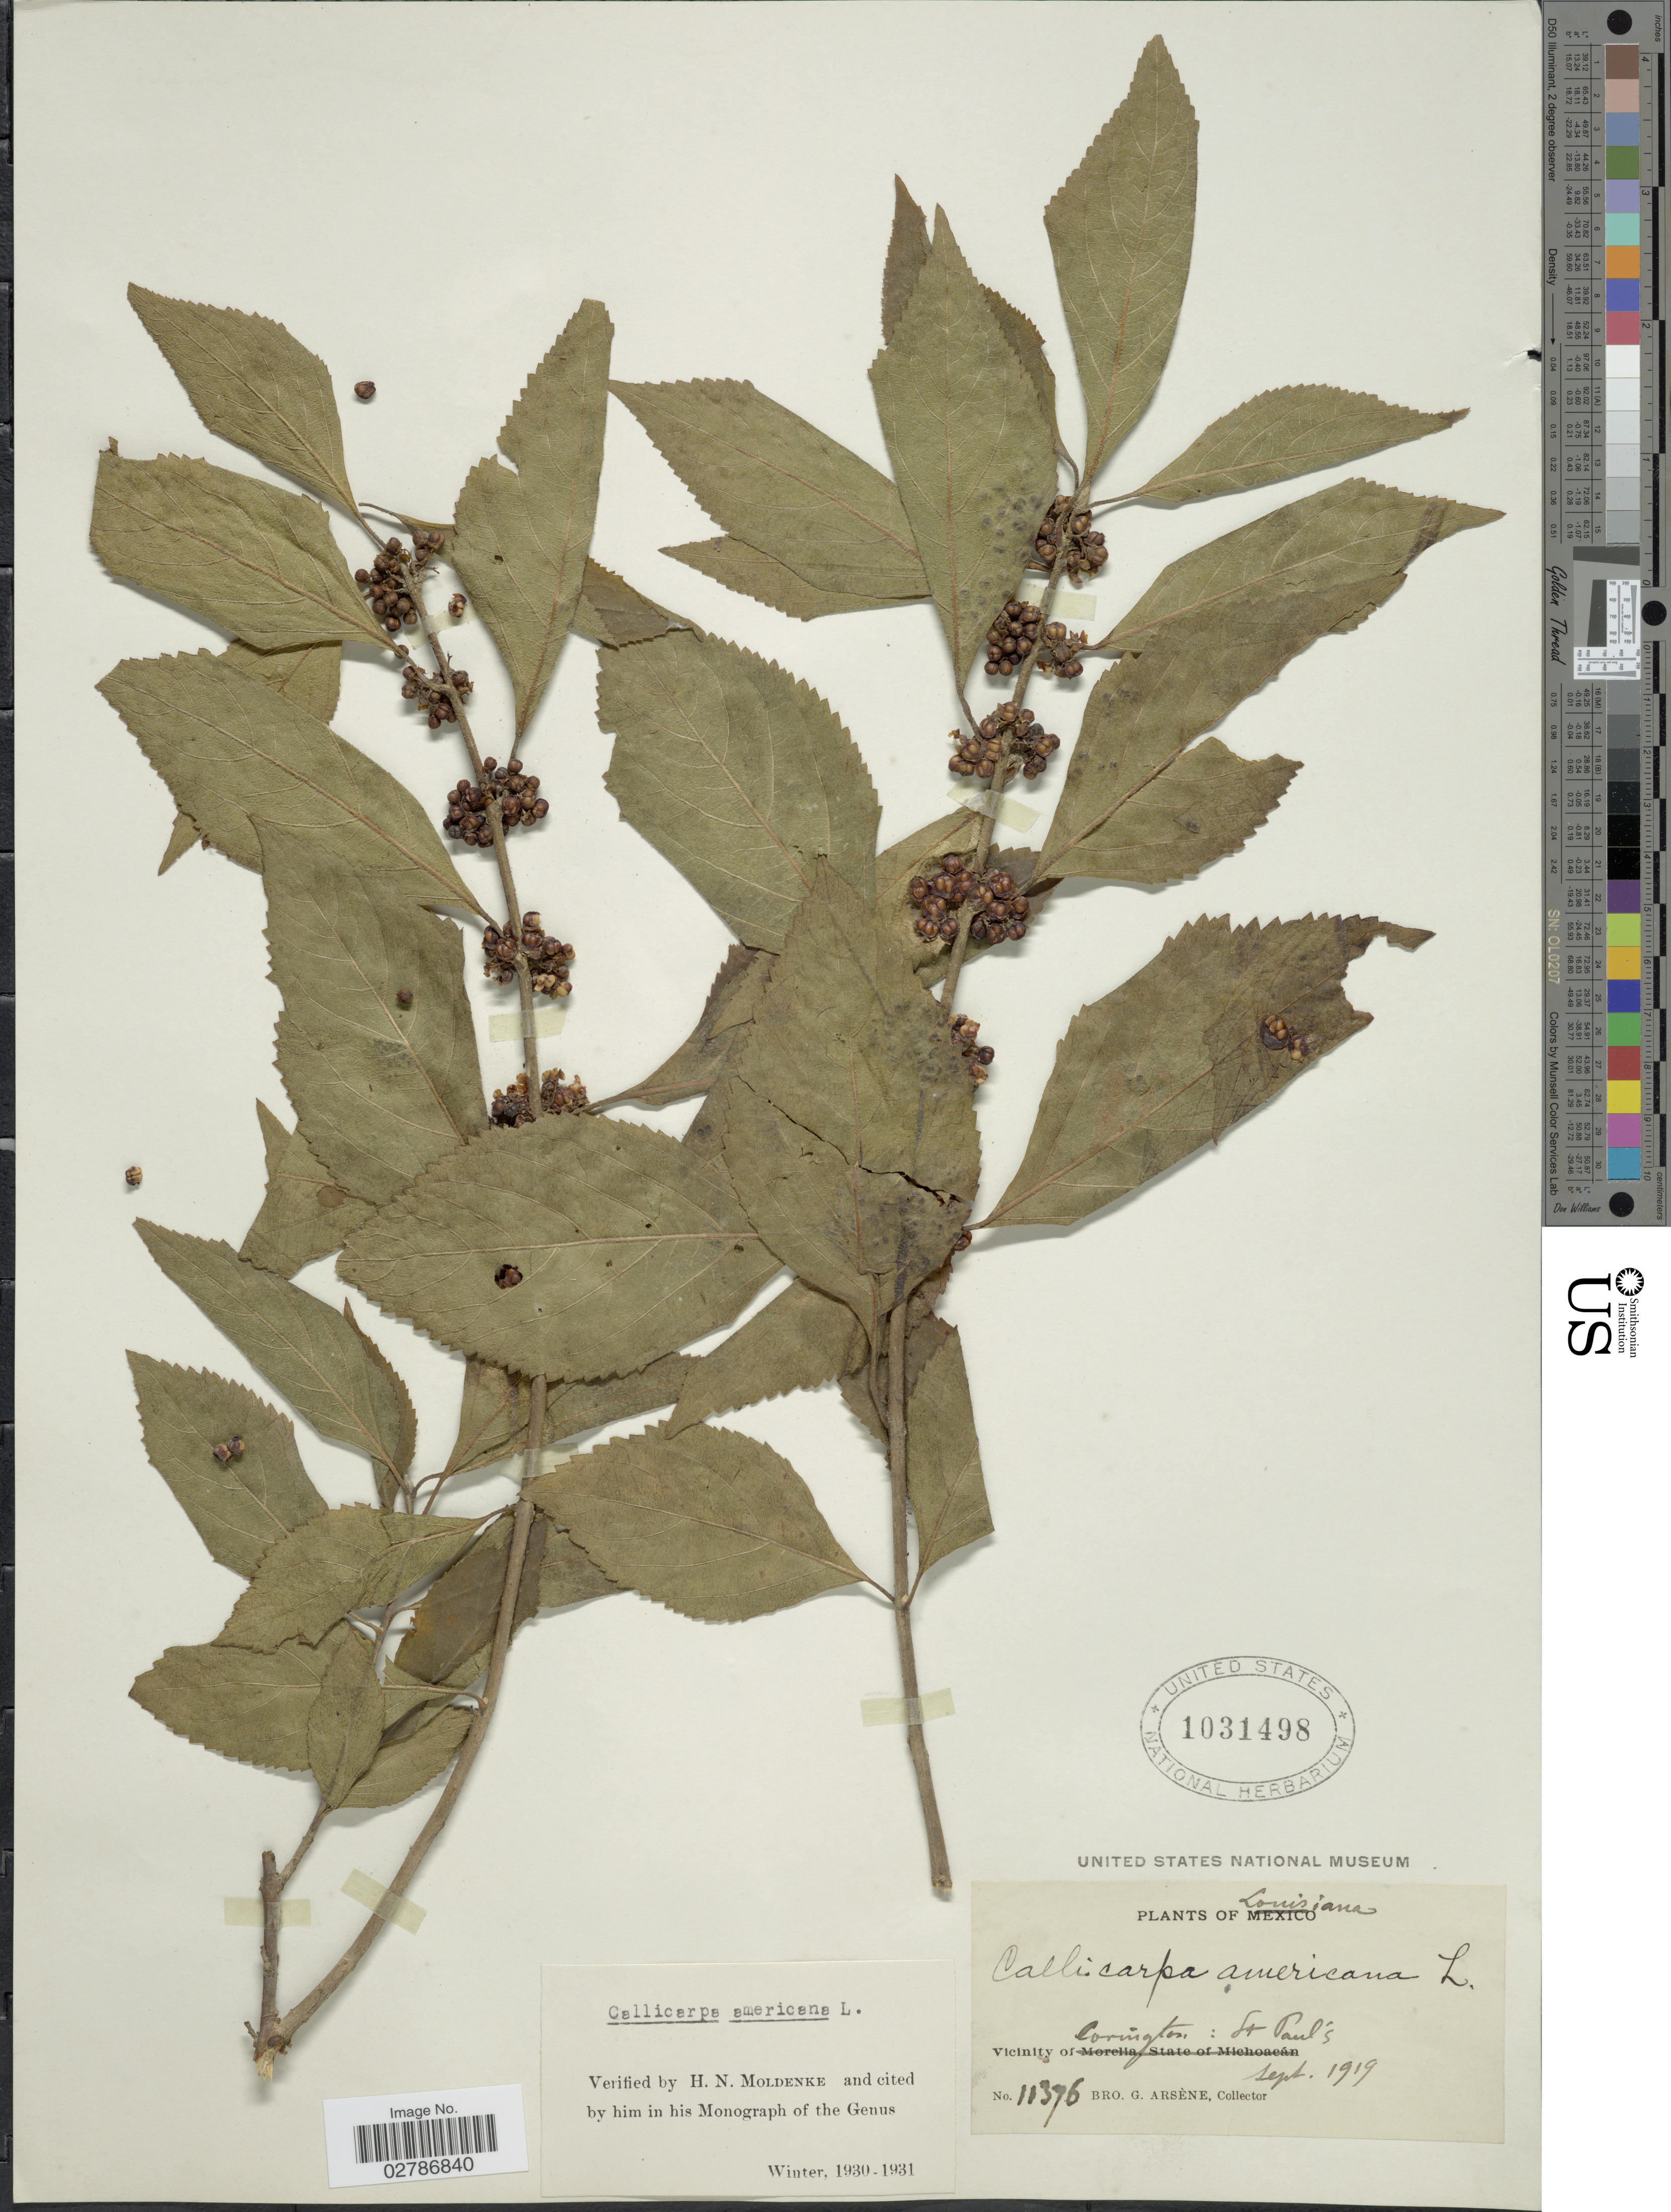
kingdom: Plantae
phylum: Tracheophyta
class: Magnoliopsida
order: Lamiales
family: Lamiaceae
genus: Callicarpa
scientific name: Callicarpa americana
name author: L.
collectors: Bro. G. Arsène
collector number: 11376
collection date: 1919-09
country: United States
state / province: Louisiana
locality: Vicinity of Covington: St Paul's.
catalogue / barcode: US 1031498